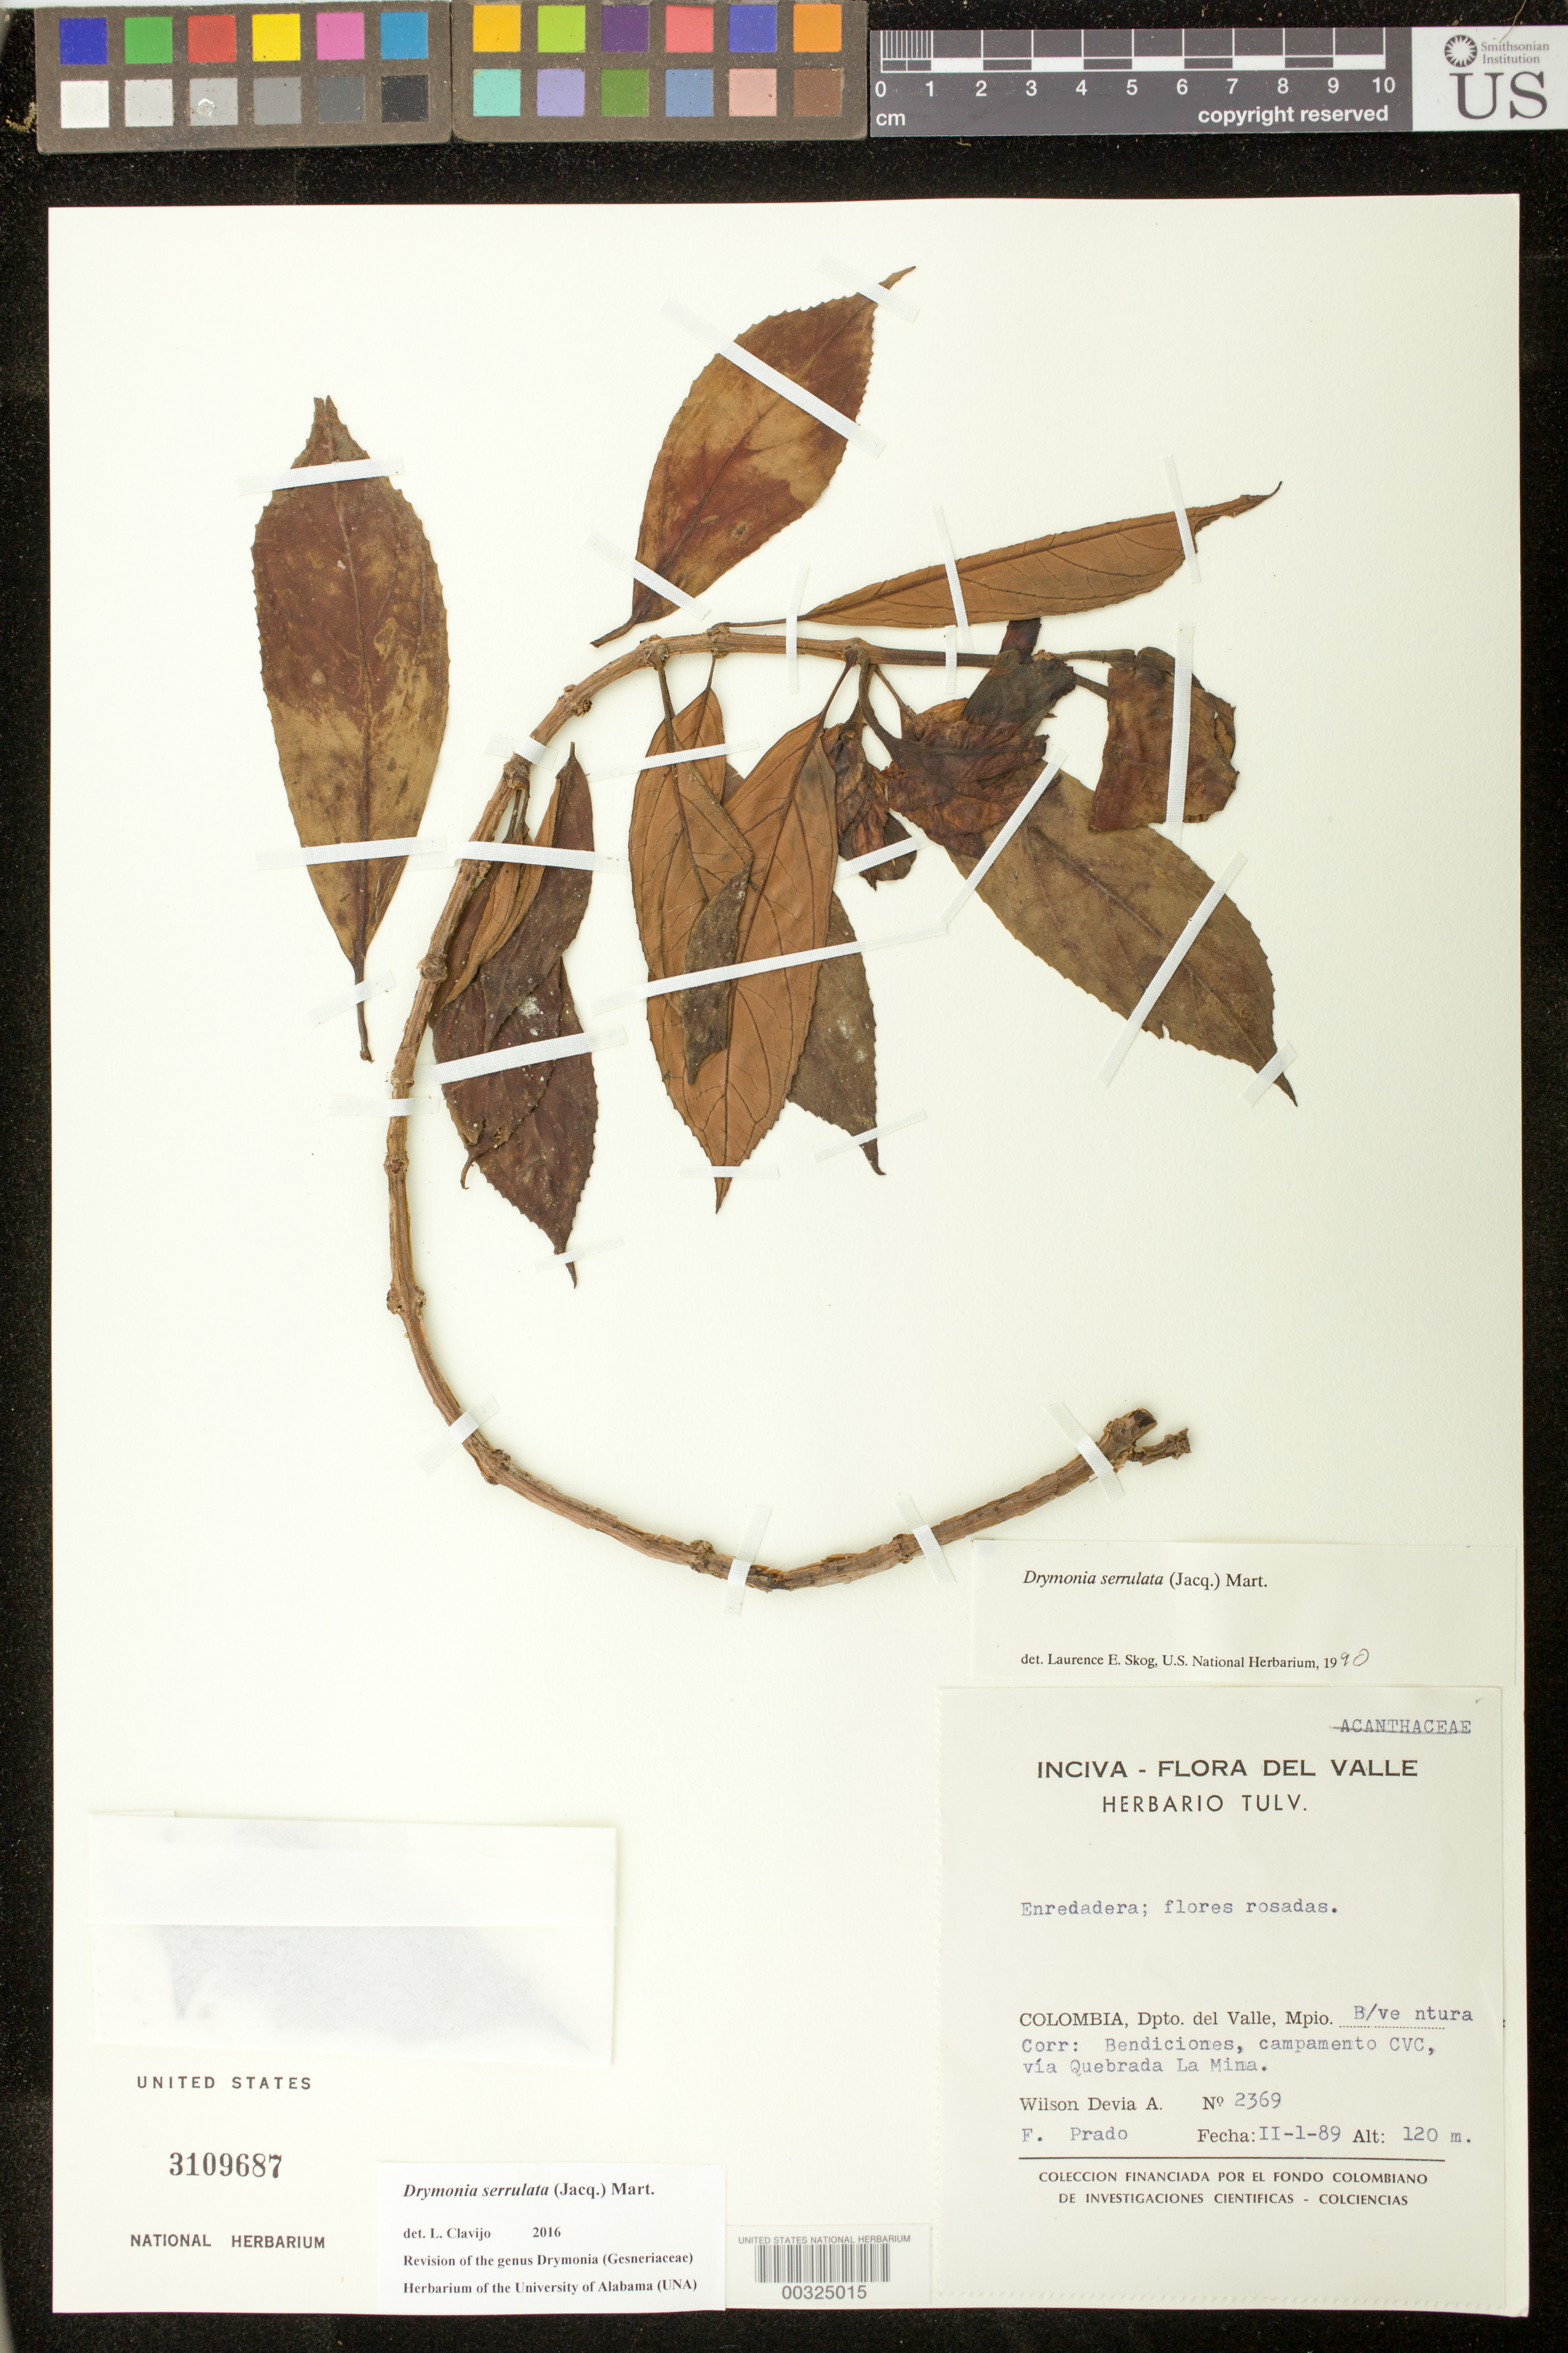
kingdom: Plantae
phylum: Tracheophyta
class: Magnoliopsida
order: Lamiales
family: Gesneriaceae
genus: Drymonia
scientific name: Drymonia serrulata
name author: (Jacq.) Mart.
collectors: W. Devia A. & F. Prado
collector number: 2369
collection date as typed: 01 Feb 1989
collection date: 1989-02-01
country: Colombia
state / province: Valle del Cauca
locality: Mun. of B/ventura, corr: Bendiciones, Campamento Cvc, via Quebrada la Mina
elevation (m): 120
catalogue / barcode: US 3109687